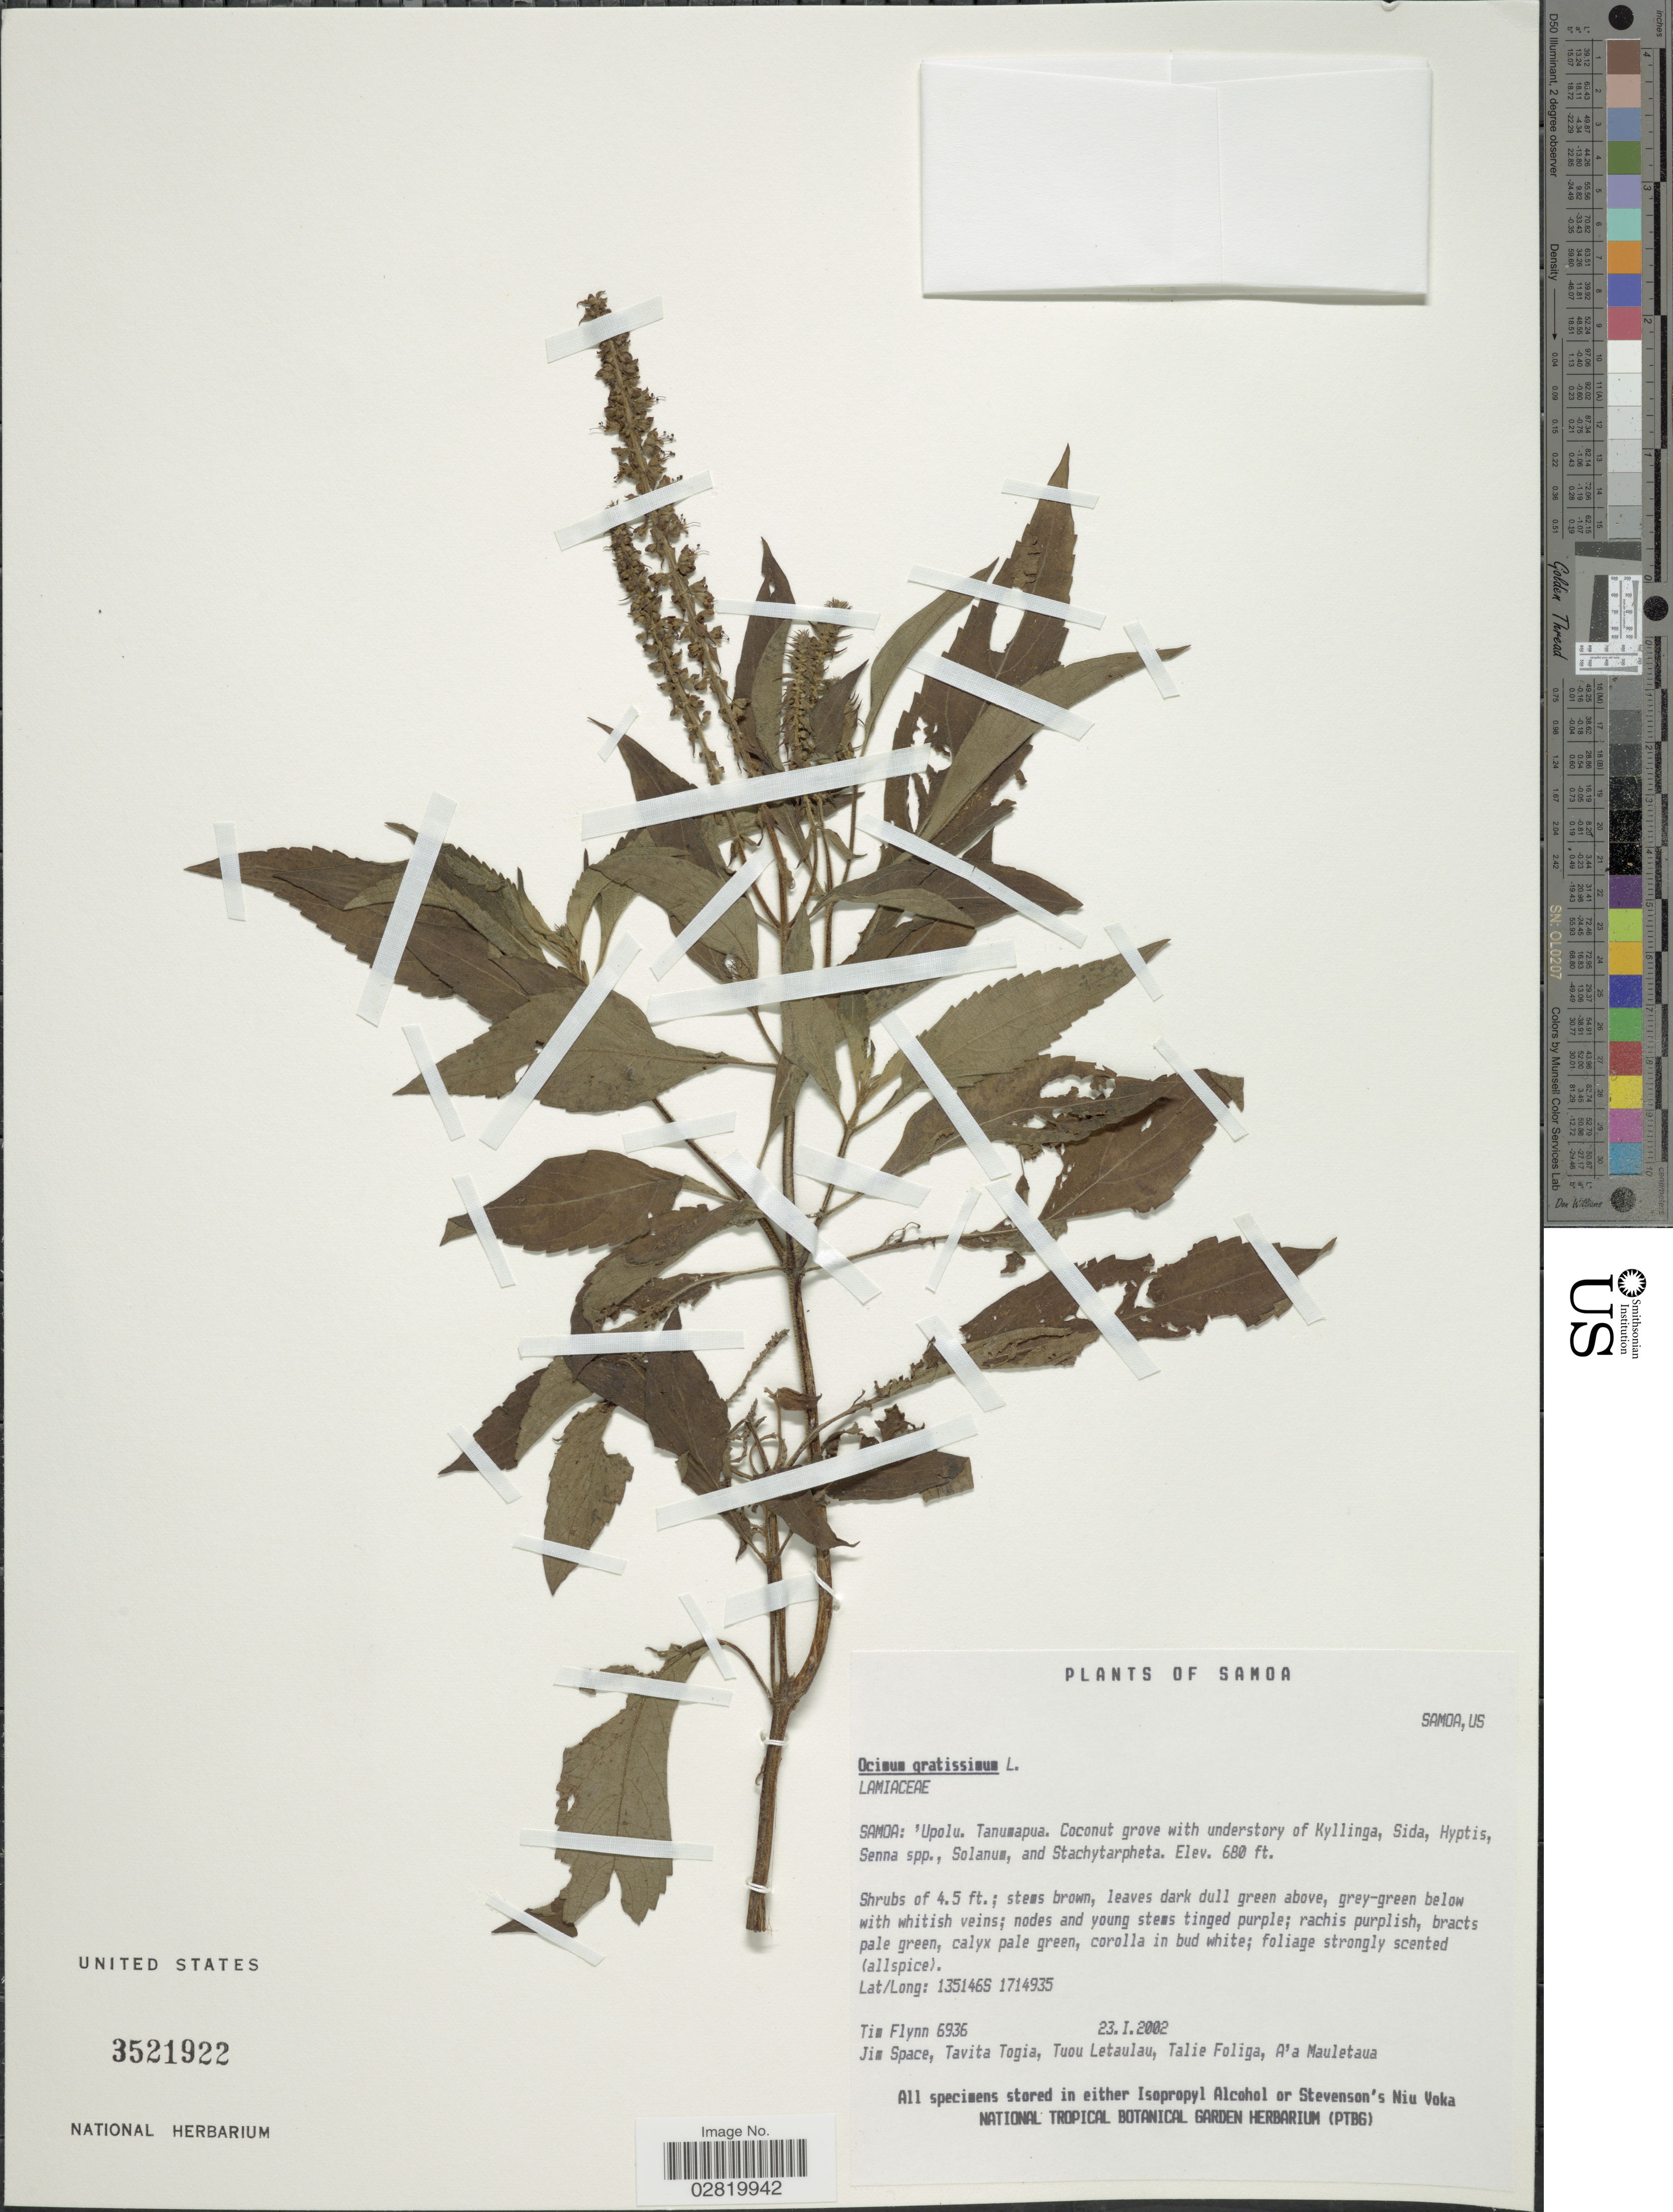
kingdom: Plantae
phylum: Tracheophyta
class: Magnoliopsida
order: Lamiales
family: Lamiaceae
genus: Ocimum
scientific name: Ocimum gratissimum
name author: L.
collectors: T. Flynn, J. Space, T. Togia, T. Letaulau & et al.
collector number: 6936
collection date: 2002-01-23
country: Samoa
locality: Samoa: 'Upolu, Tanumapua.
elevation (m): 207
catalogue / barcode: US 3521922